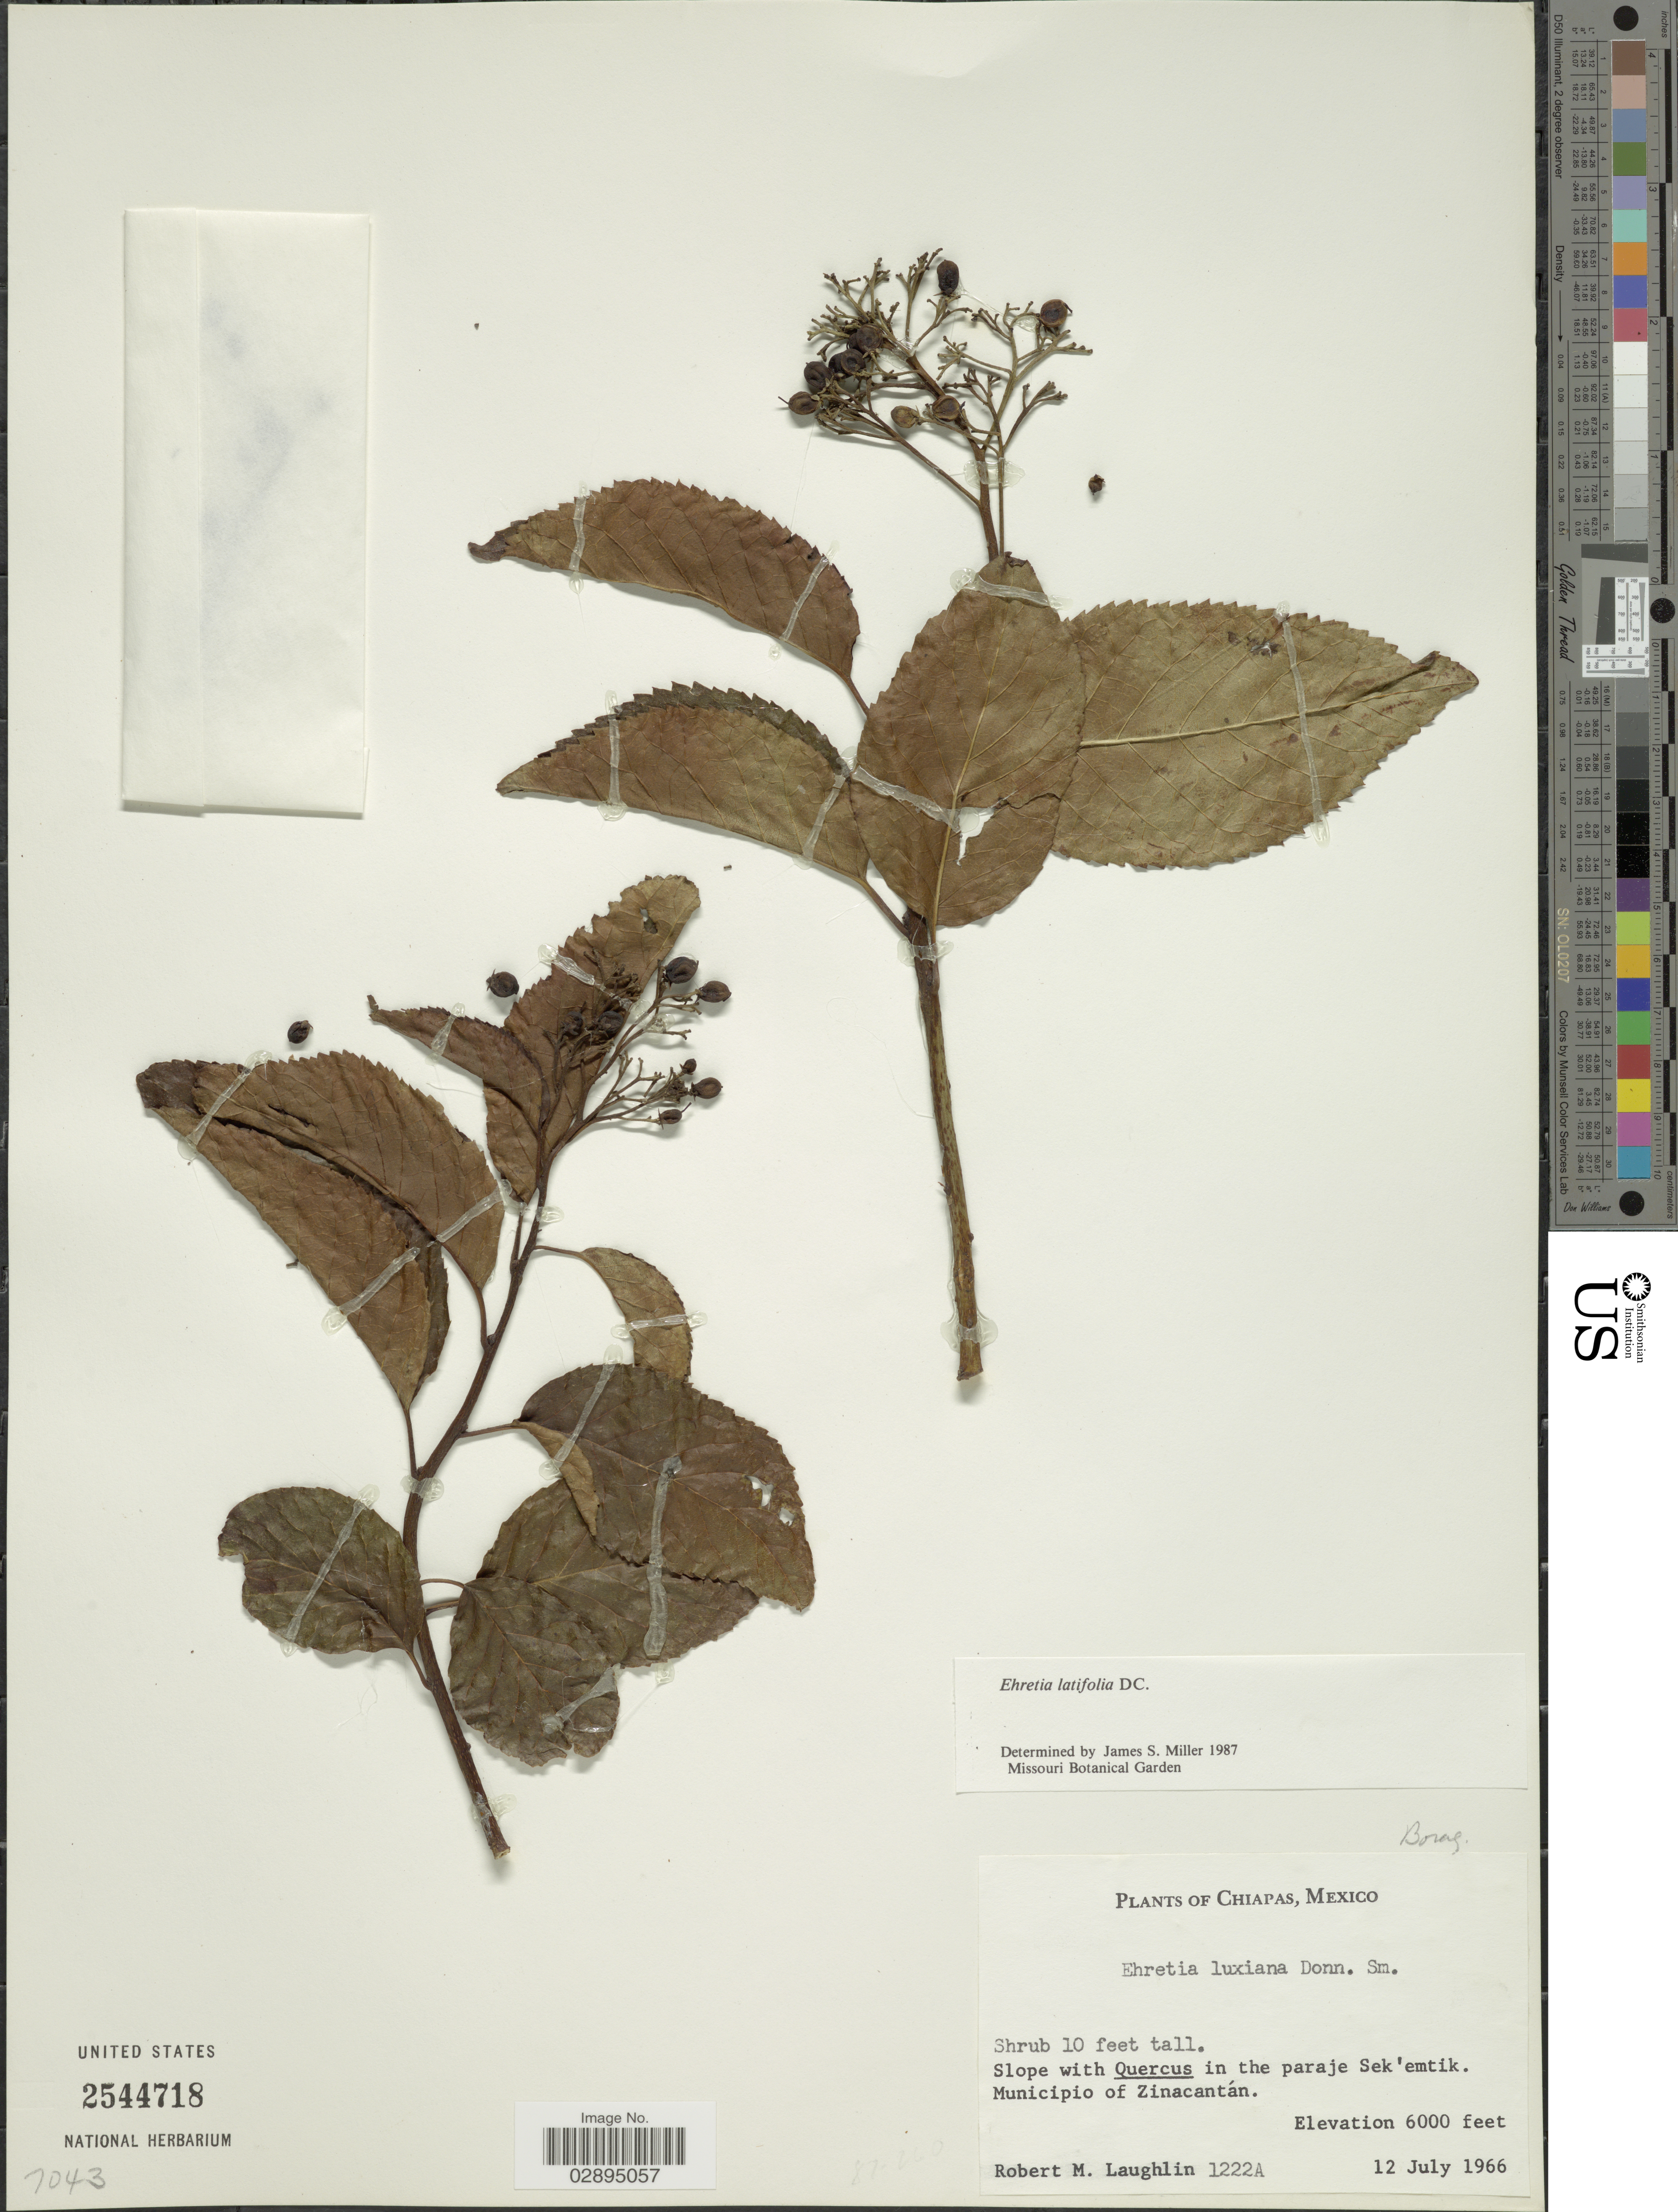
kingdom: Plantae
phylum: Tracheophyta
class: Magnoliopsida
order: Boraginales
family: Ehretiaceae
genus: Ehretia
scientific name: Ehretia latifolia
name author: DC.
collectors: R. M. Laughlin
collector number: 1222A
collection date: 1966-07-12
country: Mexico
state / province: Chiapas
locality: In the paraje Sek'emtik. Municipio of Zinacantán.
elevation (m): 1829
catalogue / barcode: US 2544718